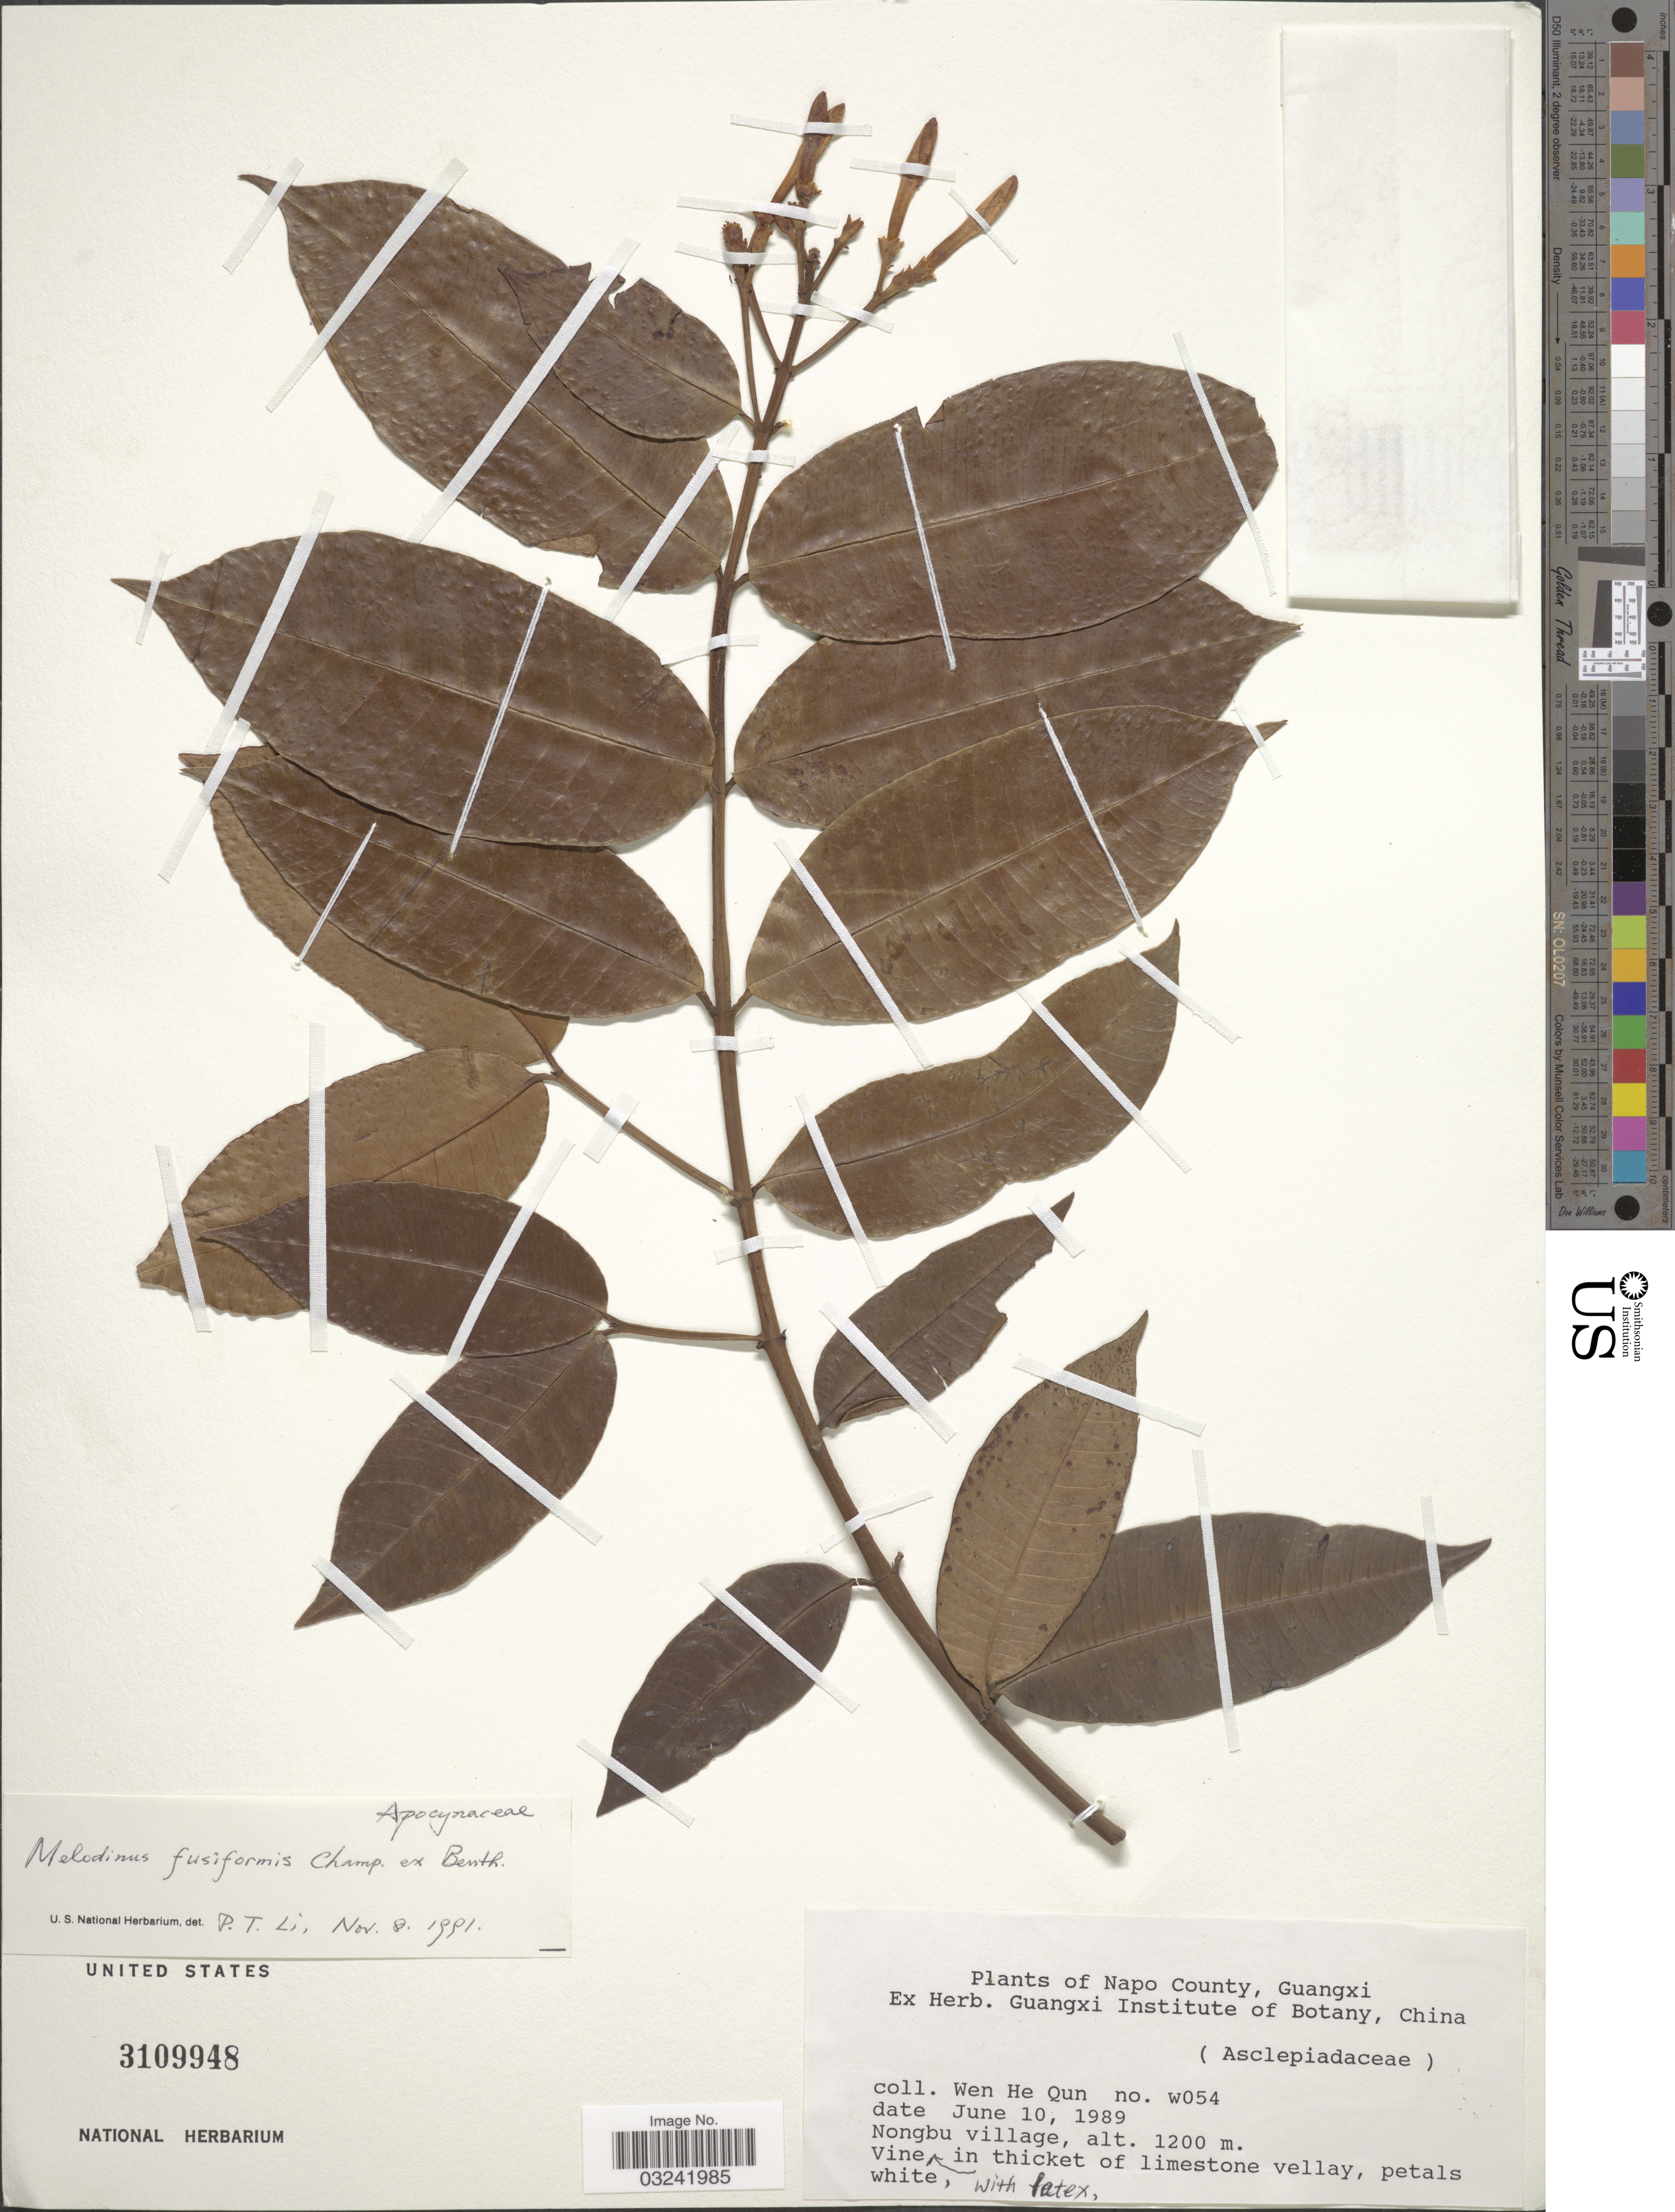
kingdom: Plantae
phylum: Tracheophyta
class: Magnoliopsida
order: Gentianales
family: Apocynaceae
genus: Melodinus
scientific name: Melodinus acutiflorus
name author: F. Muell.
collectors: H. Wen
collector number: W054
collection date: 1989-06-10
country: China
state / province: Guangxi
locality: Napo County, Guangxi, Nongbu village.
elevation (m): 1200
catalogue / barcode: US 3109948